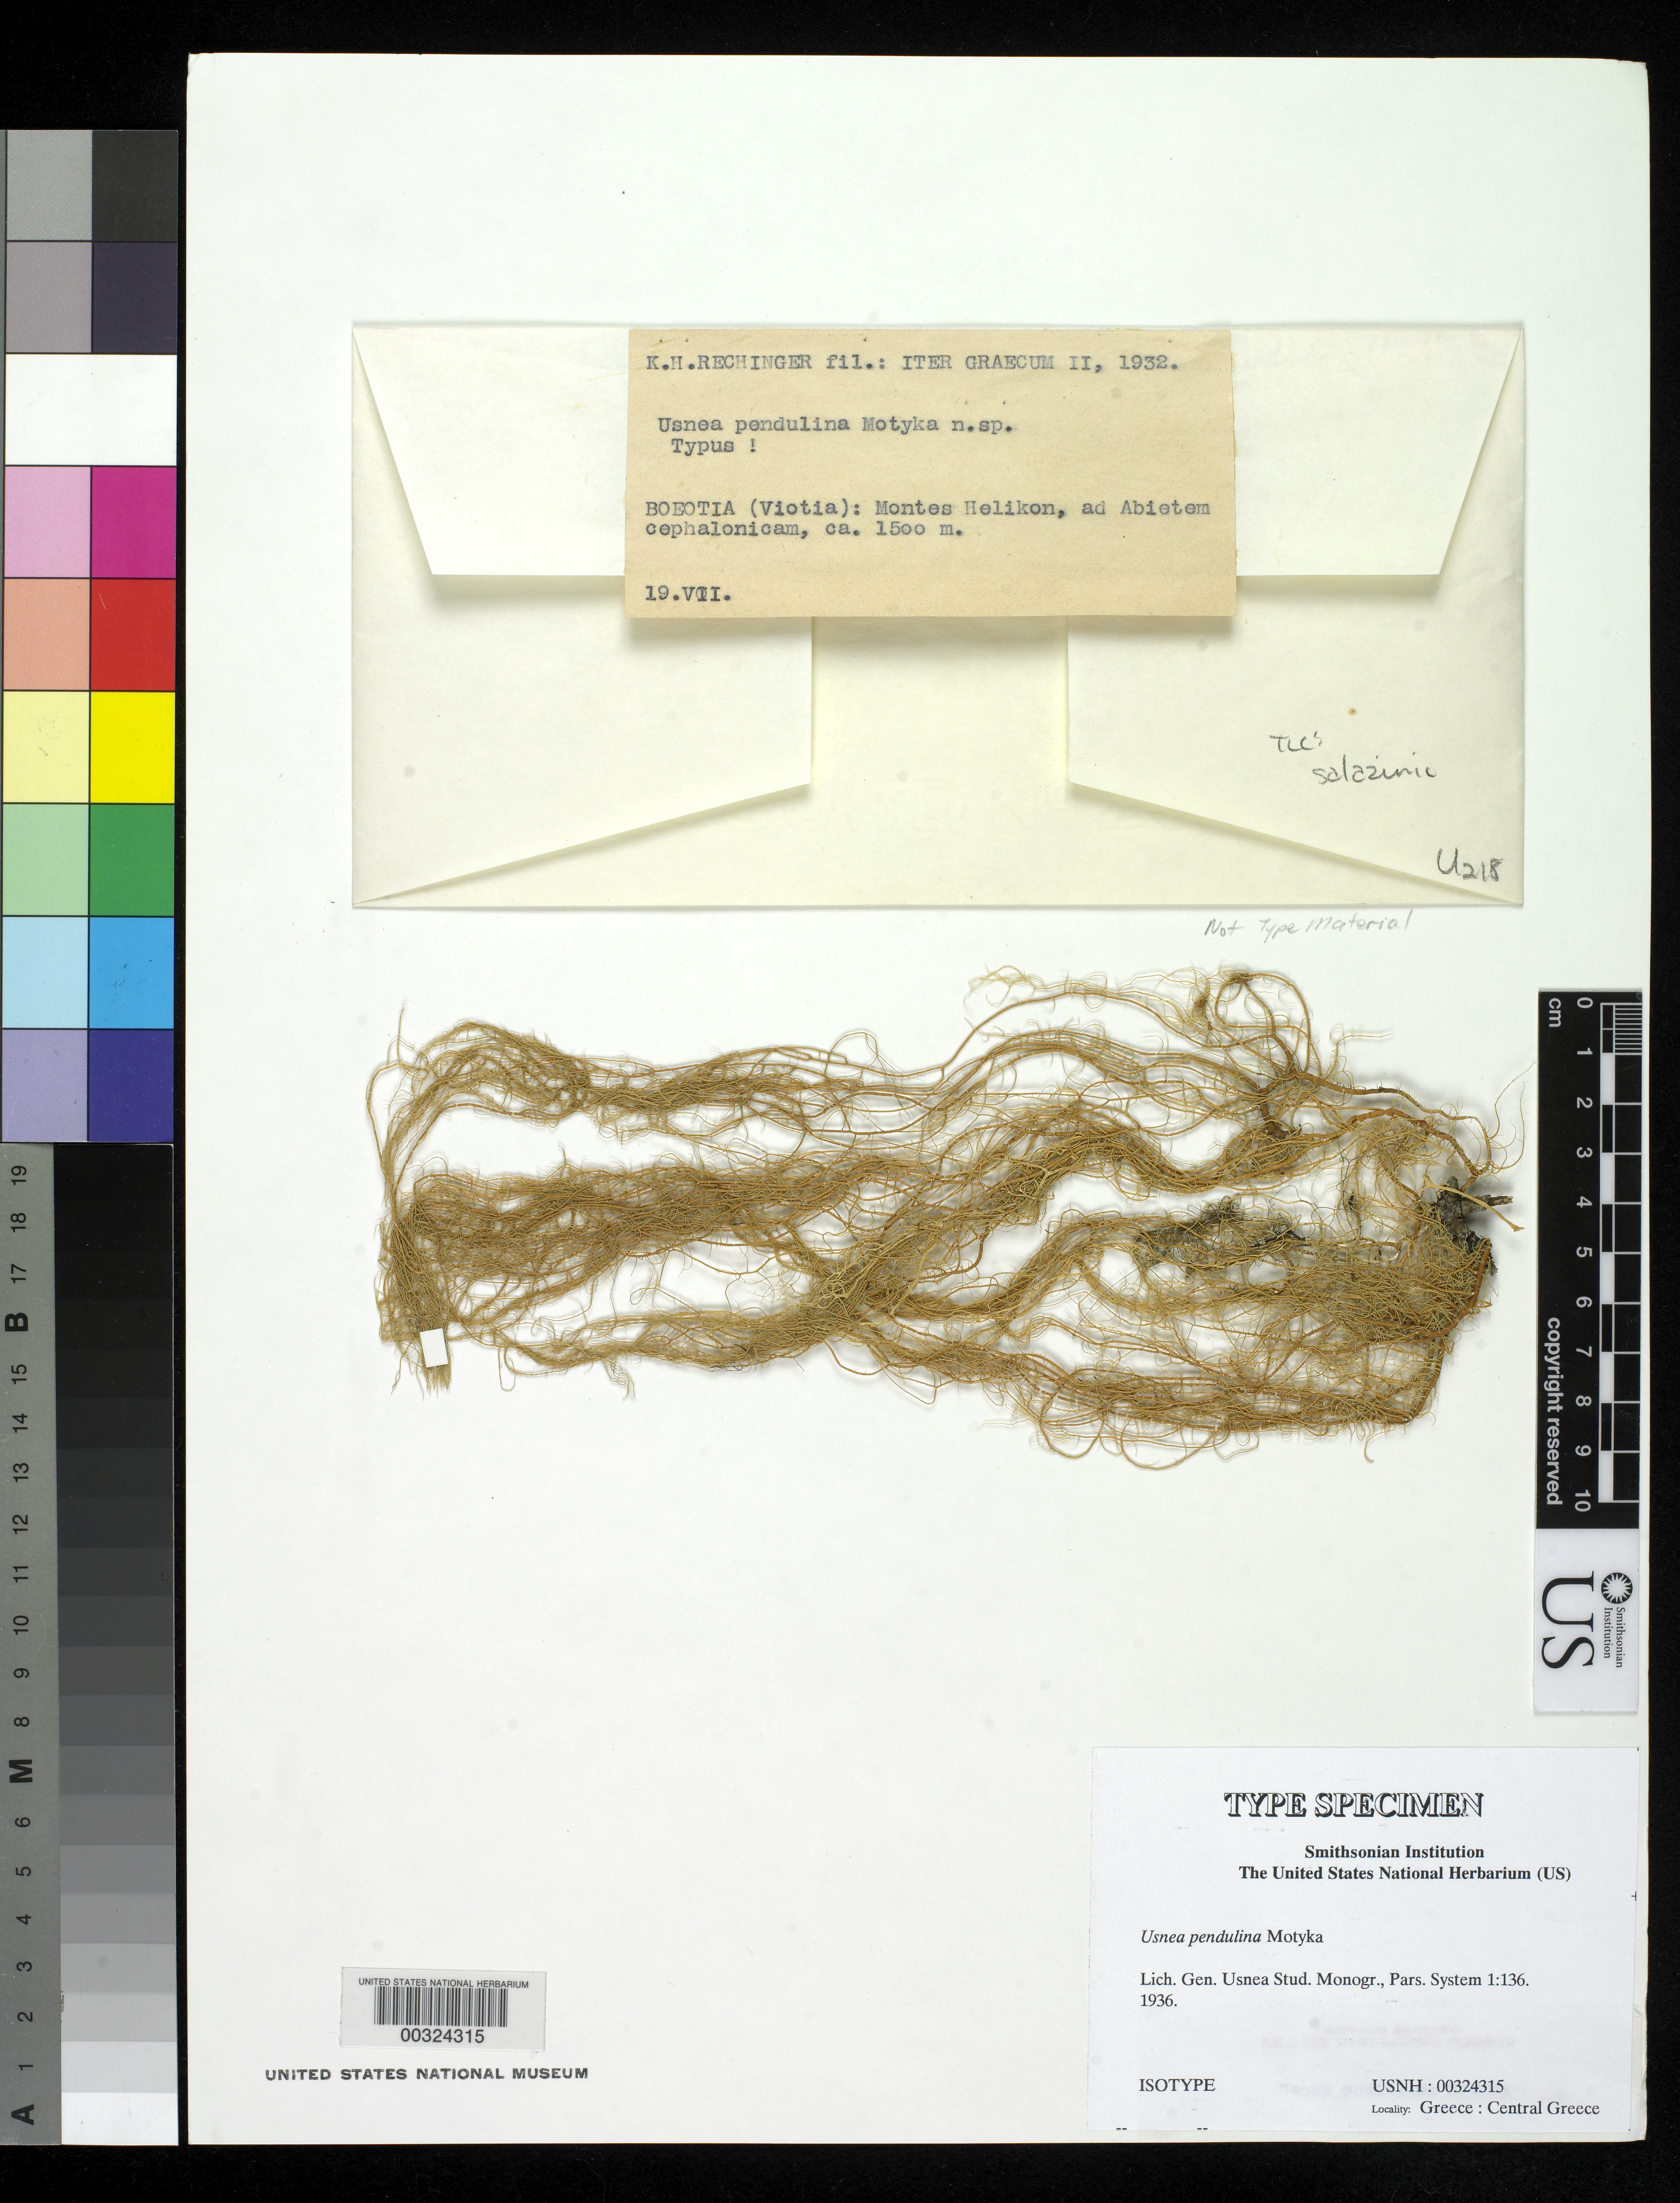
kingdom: Fungi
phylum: Ascomycota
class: Lecanoromycetes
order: Lecanorales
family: Parmeliaceae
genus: Usnea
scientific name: Usnea pendulina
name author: Motyka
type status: Isotype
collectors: K. H. Rechinger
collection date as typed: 19 Jul 1932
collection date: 1932-07-19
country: Greece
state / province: Central Greece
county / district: Boeotia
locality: Viotia, Montes Helikon, ad Abietem cephalonicam. [Viotia, Mount Helikon, on Abies cephalonica tree.]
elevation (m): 1500